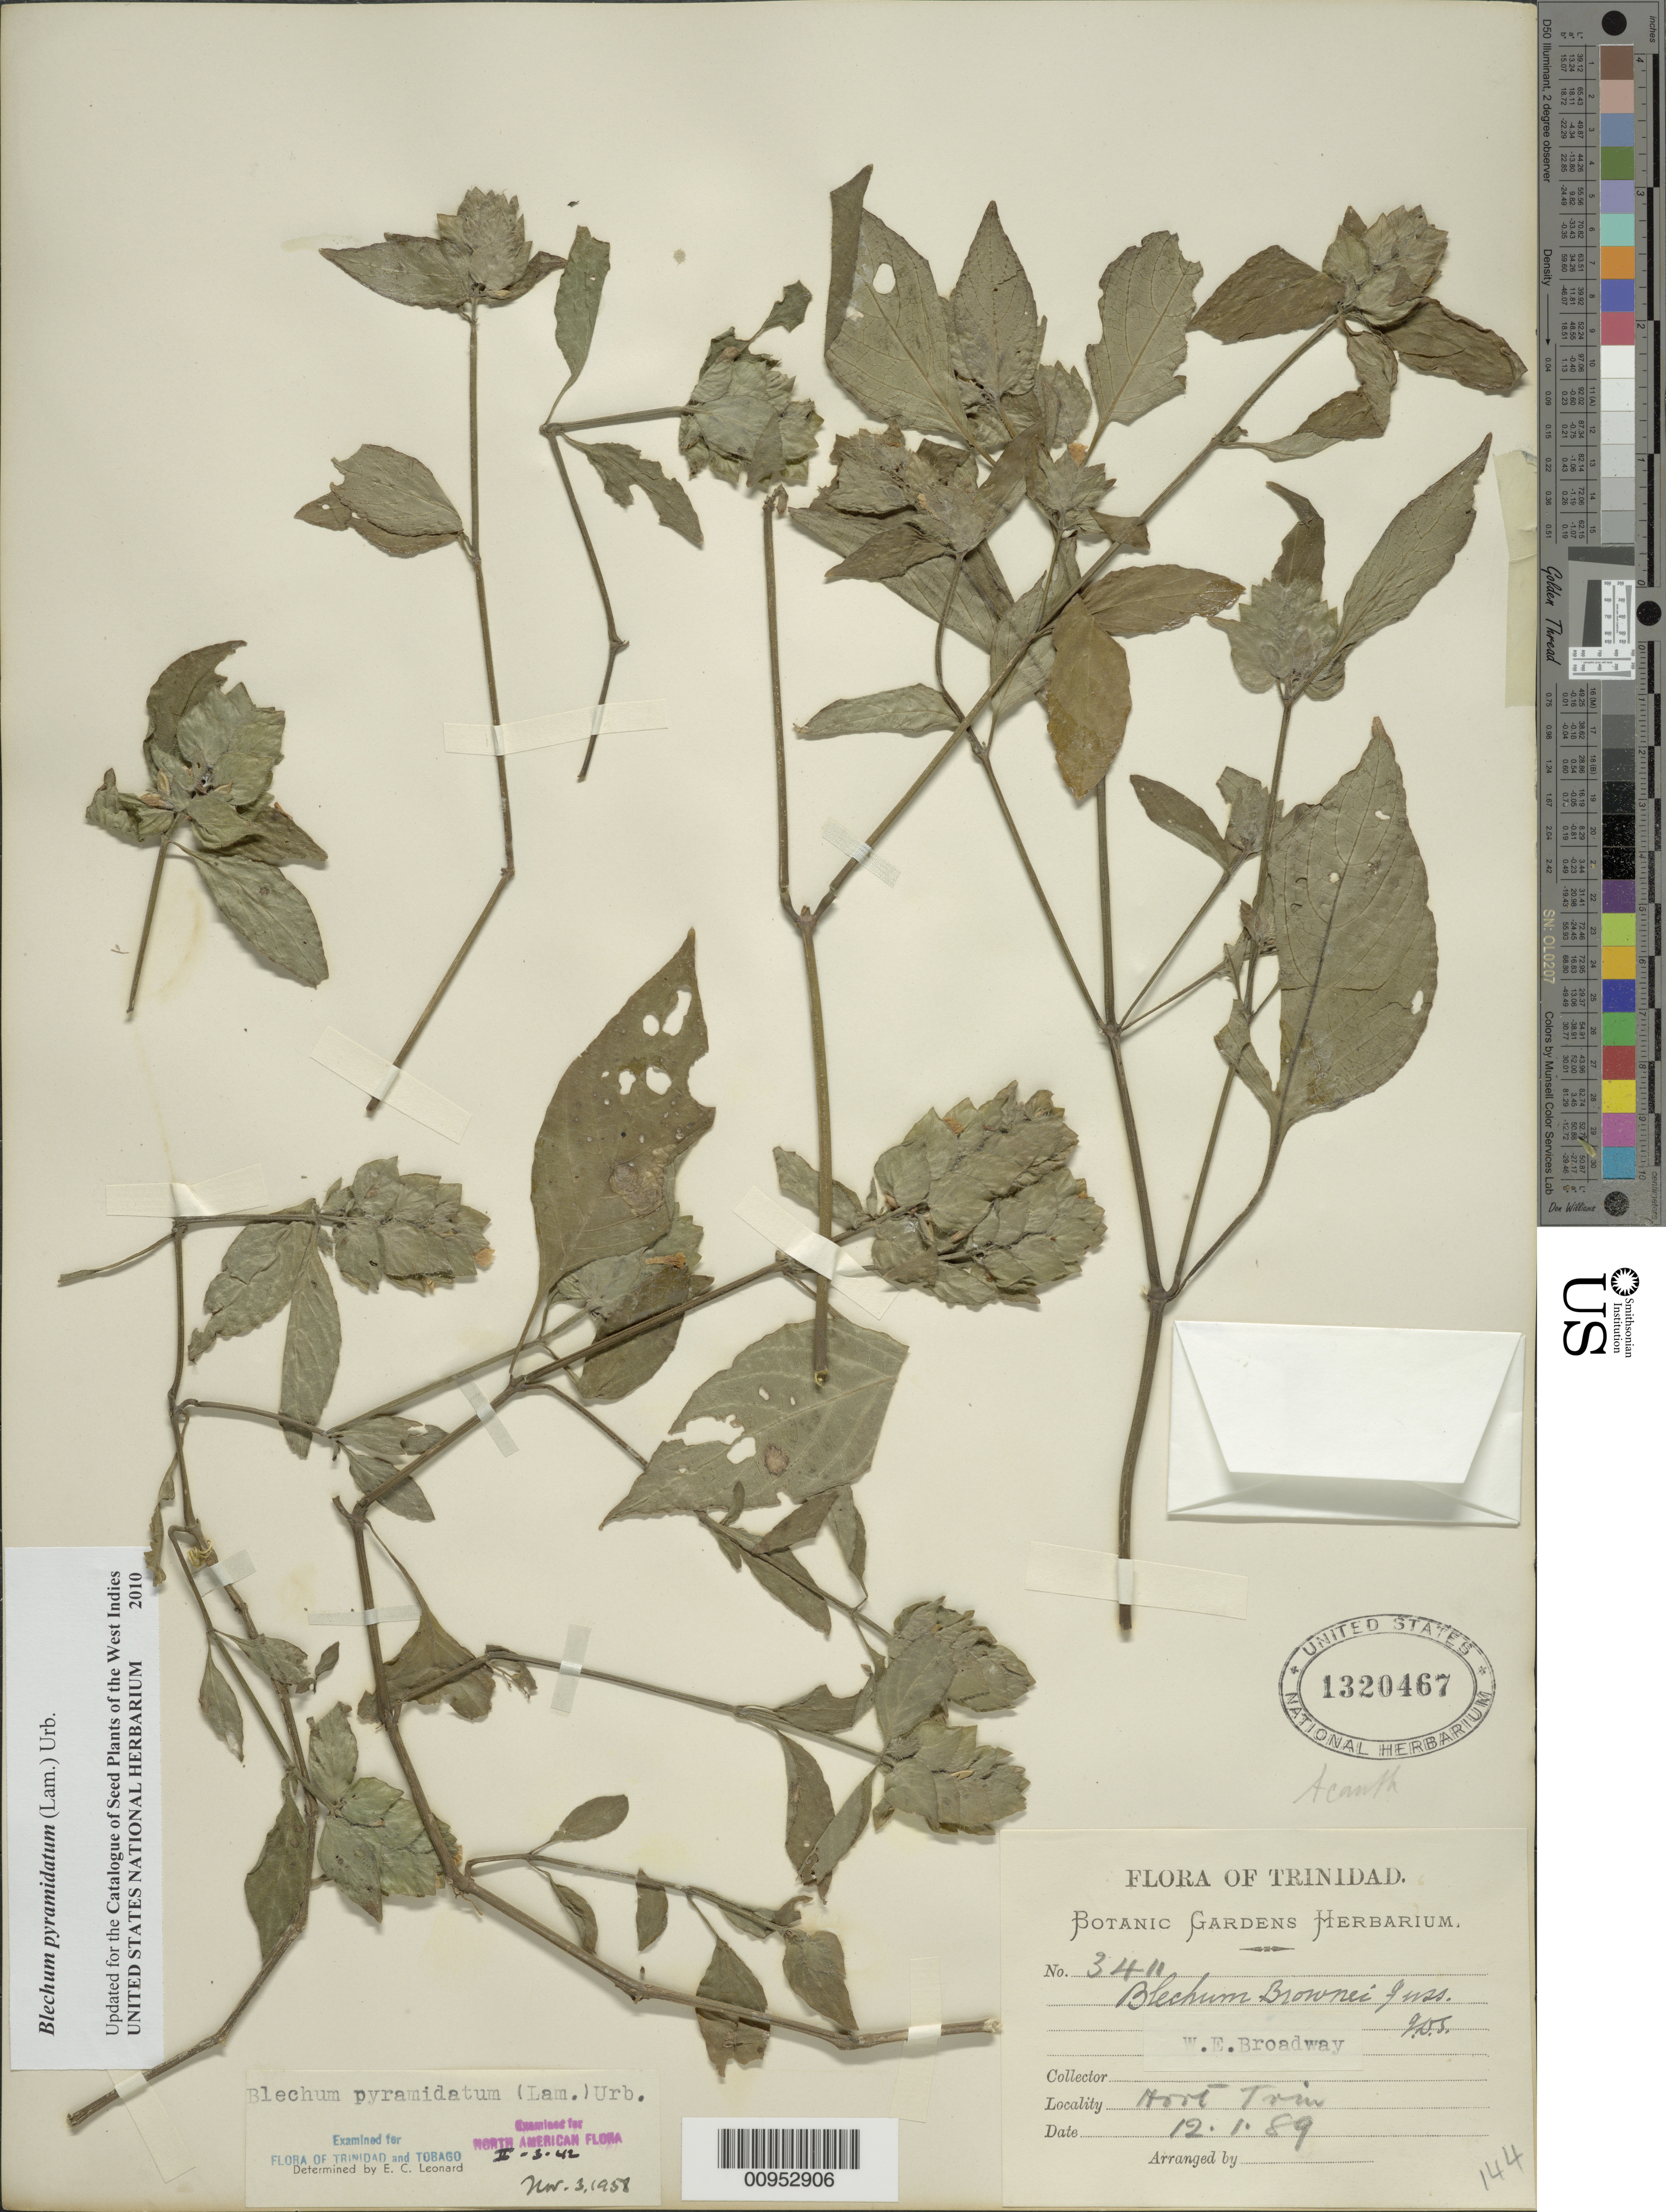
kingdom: Plantae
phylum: Tracheophyta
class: Magnoliopsida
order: Lamiales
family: Acanthaceae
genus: Blechum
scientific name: Blechum pyramidatum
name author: (Lam.) Urb.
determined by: Leonard, Emery C., (US)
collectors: W. E. Broadway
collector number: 3411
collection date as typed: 12 Jan 1889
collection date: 1889-01-12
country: Trinidad and Tobago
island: Trinidad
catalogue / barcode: US 1320467